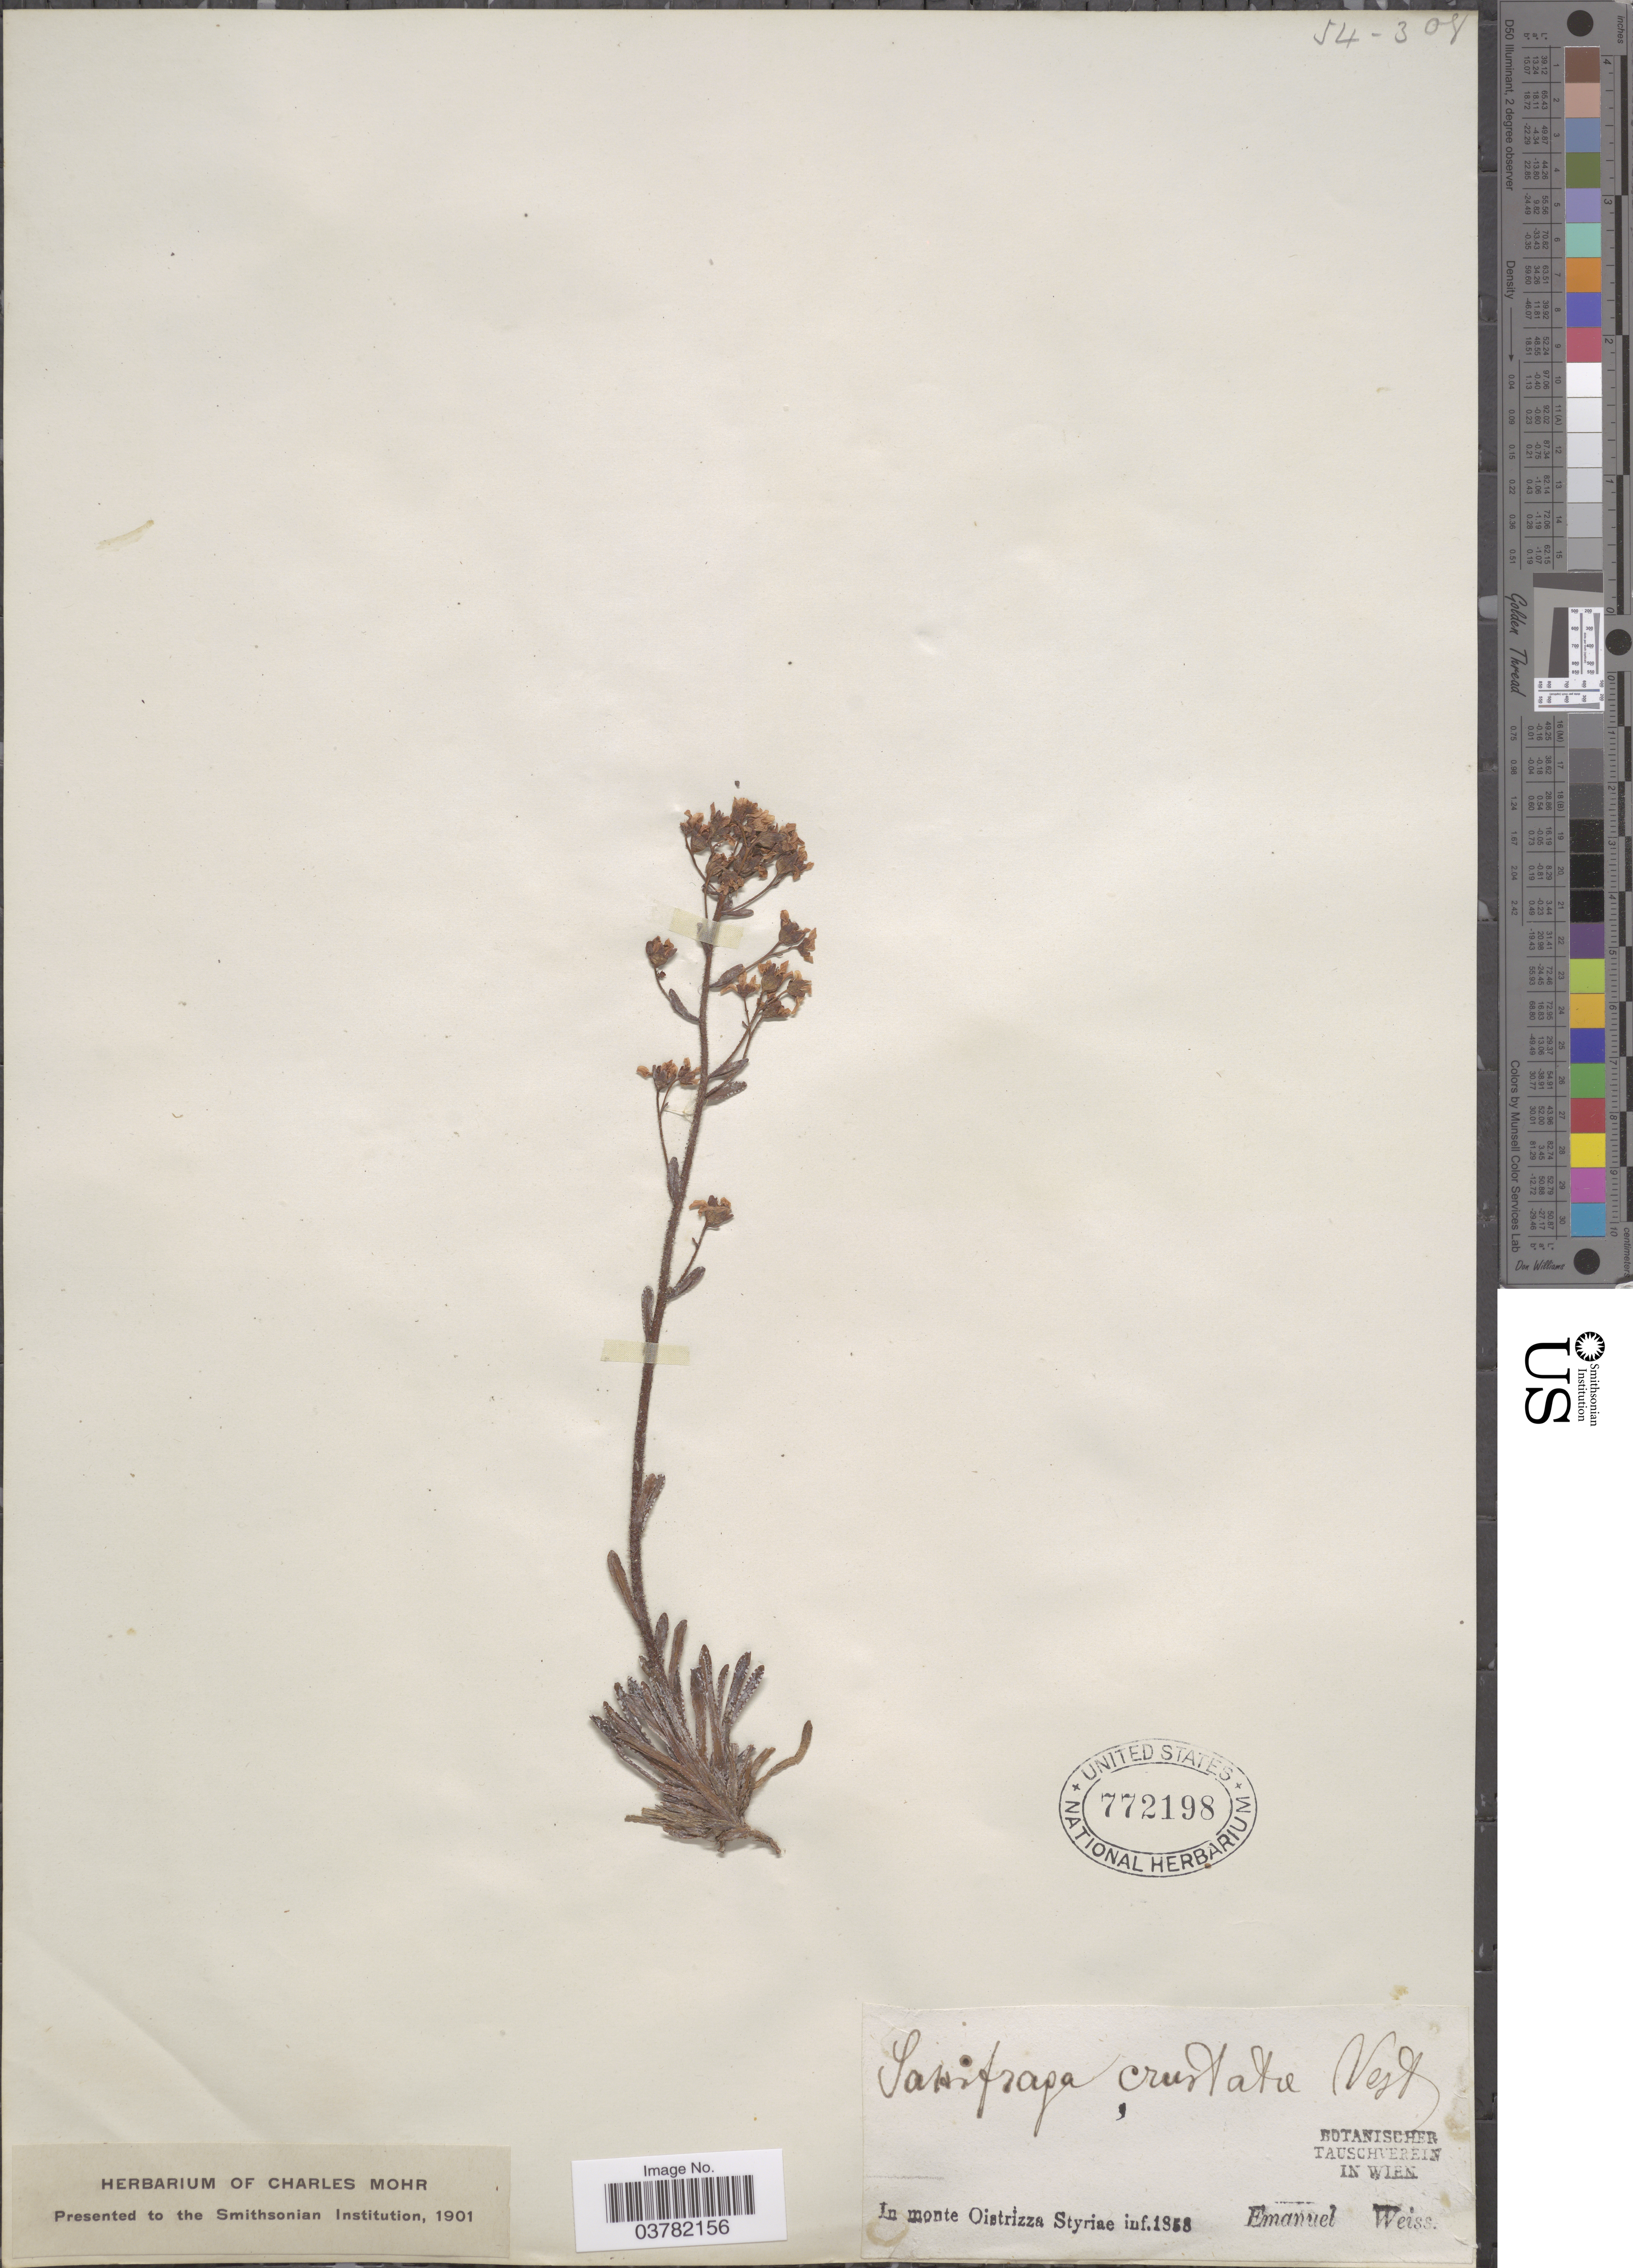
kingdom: Plantae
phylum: Tracheophyta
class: Magnoliopsida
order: Saxifragales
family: Saxifragaceae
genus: Saxifraga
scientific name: Saxifraga crustata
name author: Vest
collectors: E. Weiss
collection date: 1858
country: Austria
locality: In monte Oistrizza Styriae inf.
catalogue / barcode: US 772198